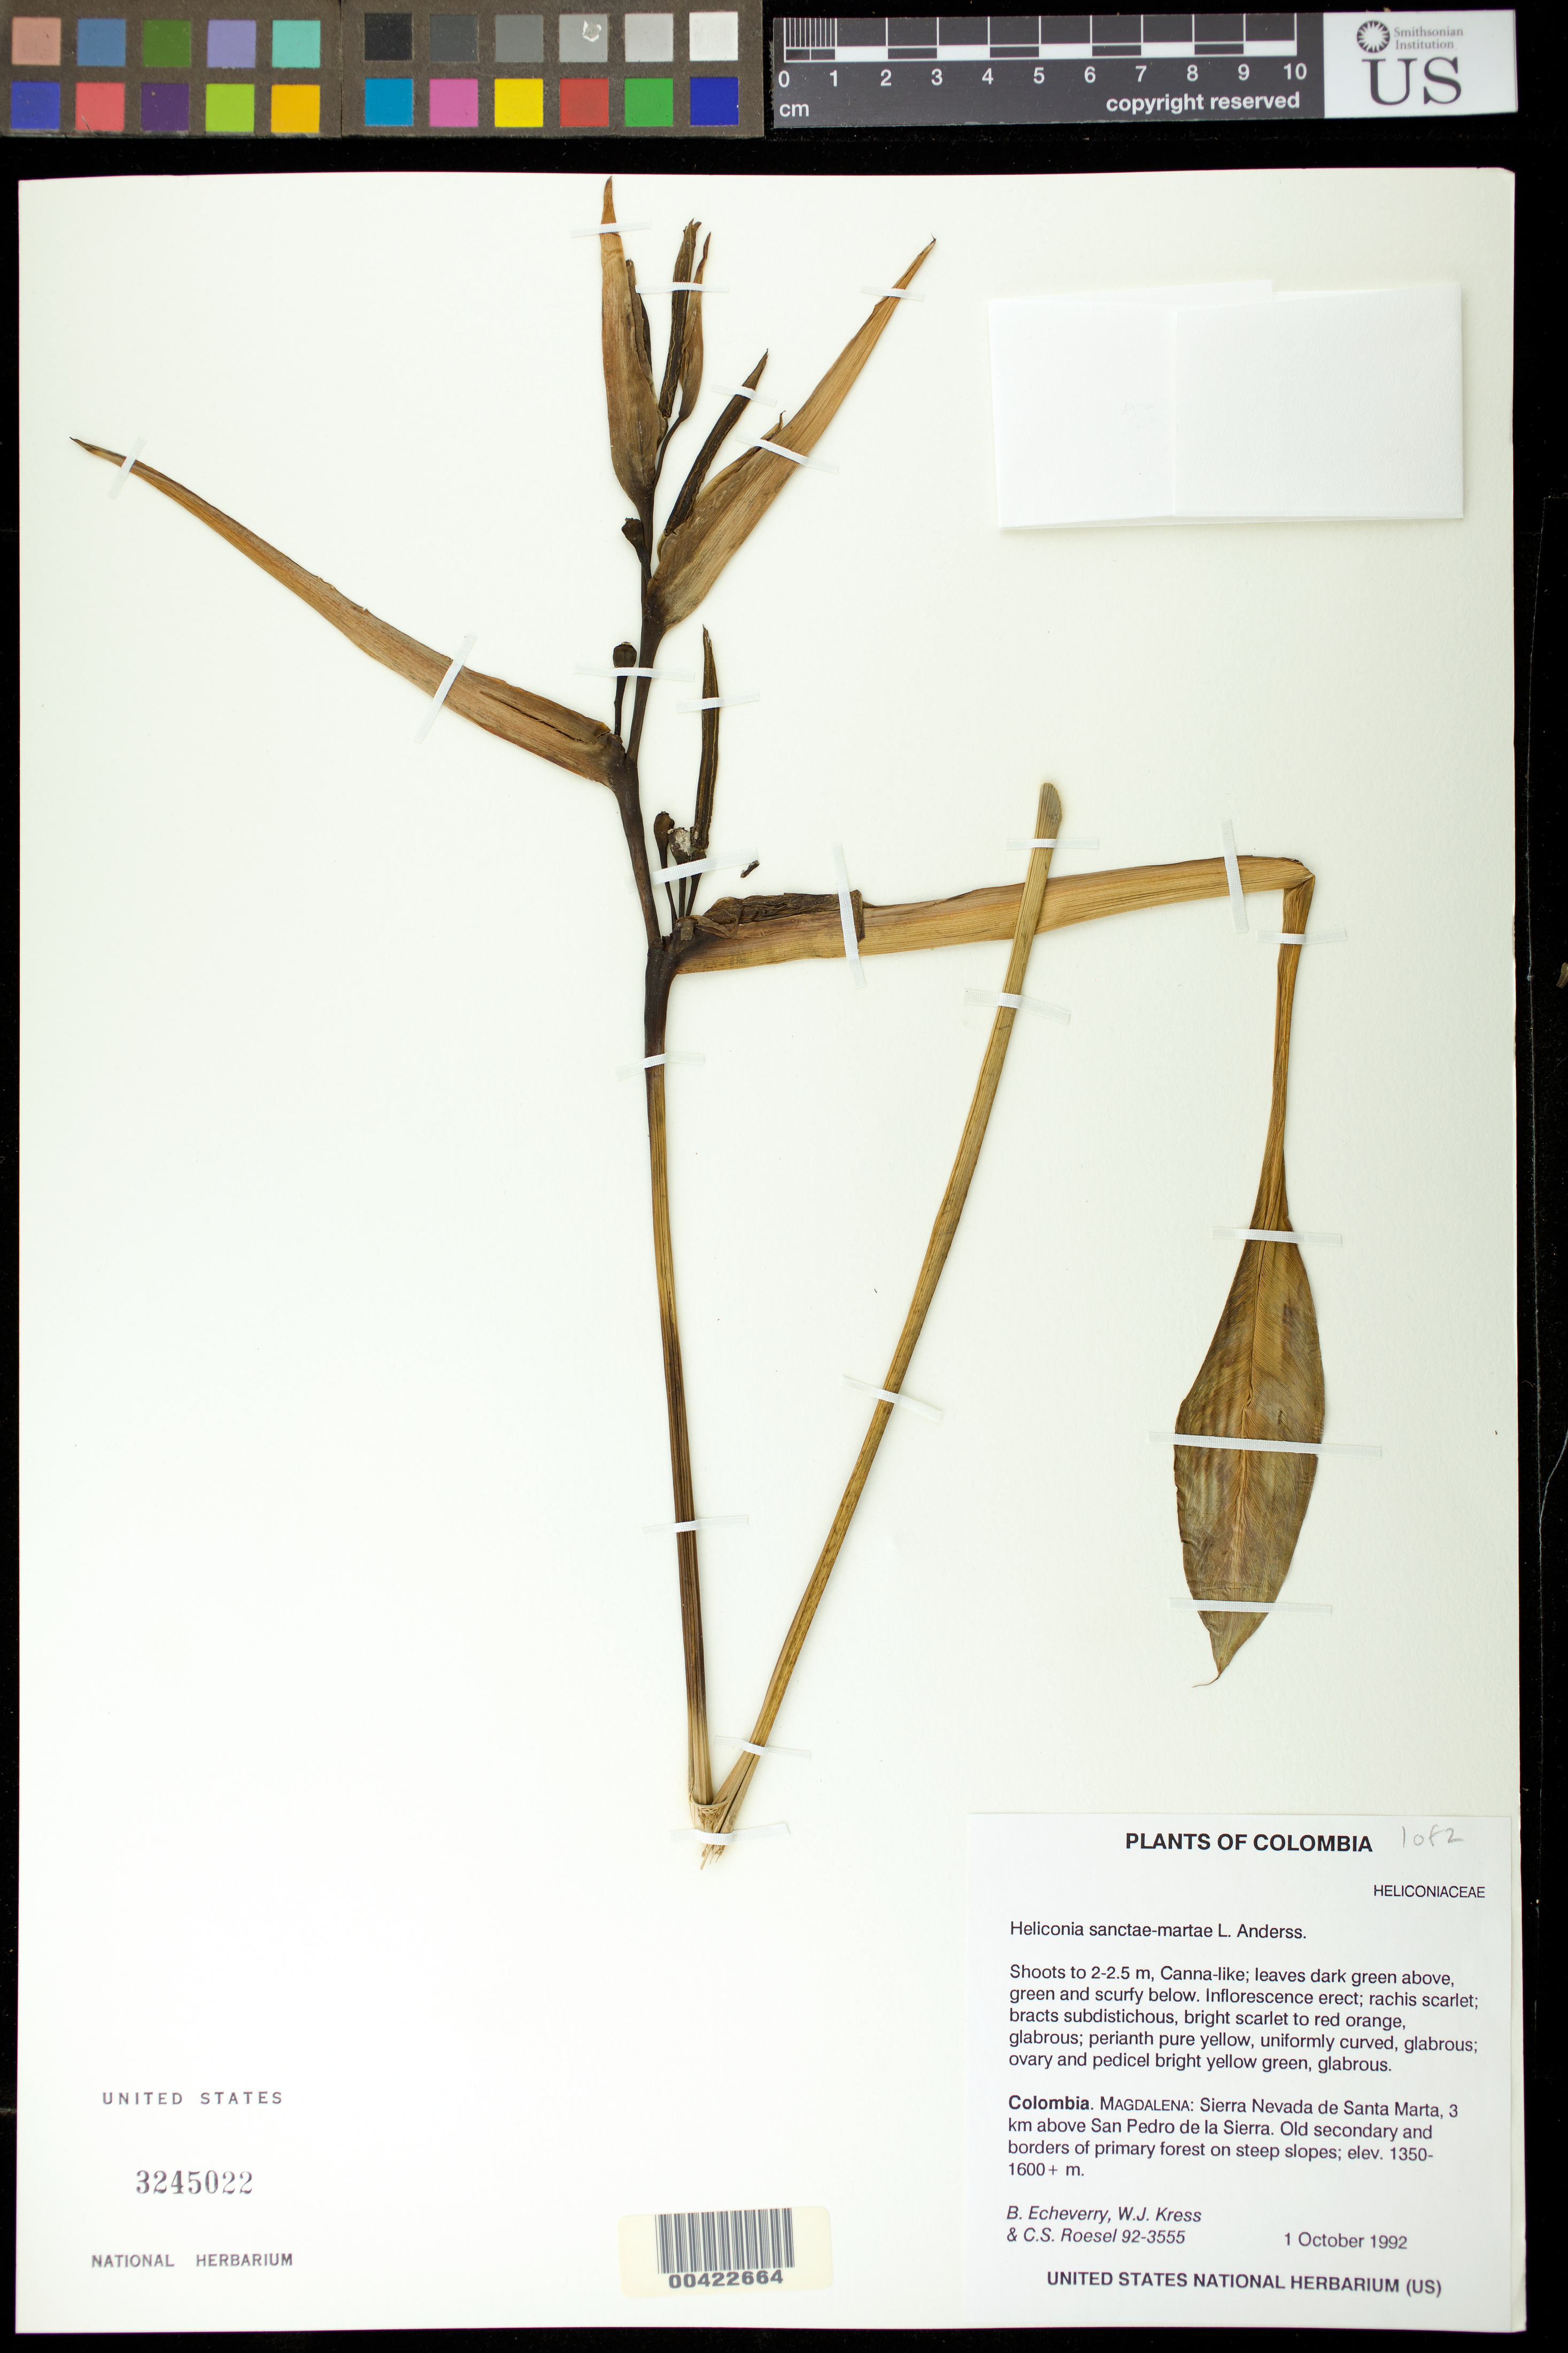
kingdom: Plantae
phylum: Tracheophyta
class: Liliopsida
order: Zingiberales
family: Heliconiaceae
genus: Heliconia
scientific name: Heliconia sanctae-martae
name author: L. Andersson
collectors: B. Echeverry, W. J. Kress & C. S. Roesel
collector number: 92-3555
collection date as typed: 01 Oct 1992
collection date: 1992-10-01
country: Colombia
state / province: Magdalena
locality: Sierra Nevada de Santa Marta.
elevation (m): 1350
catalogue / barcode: US 3245022